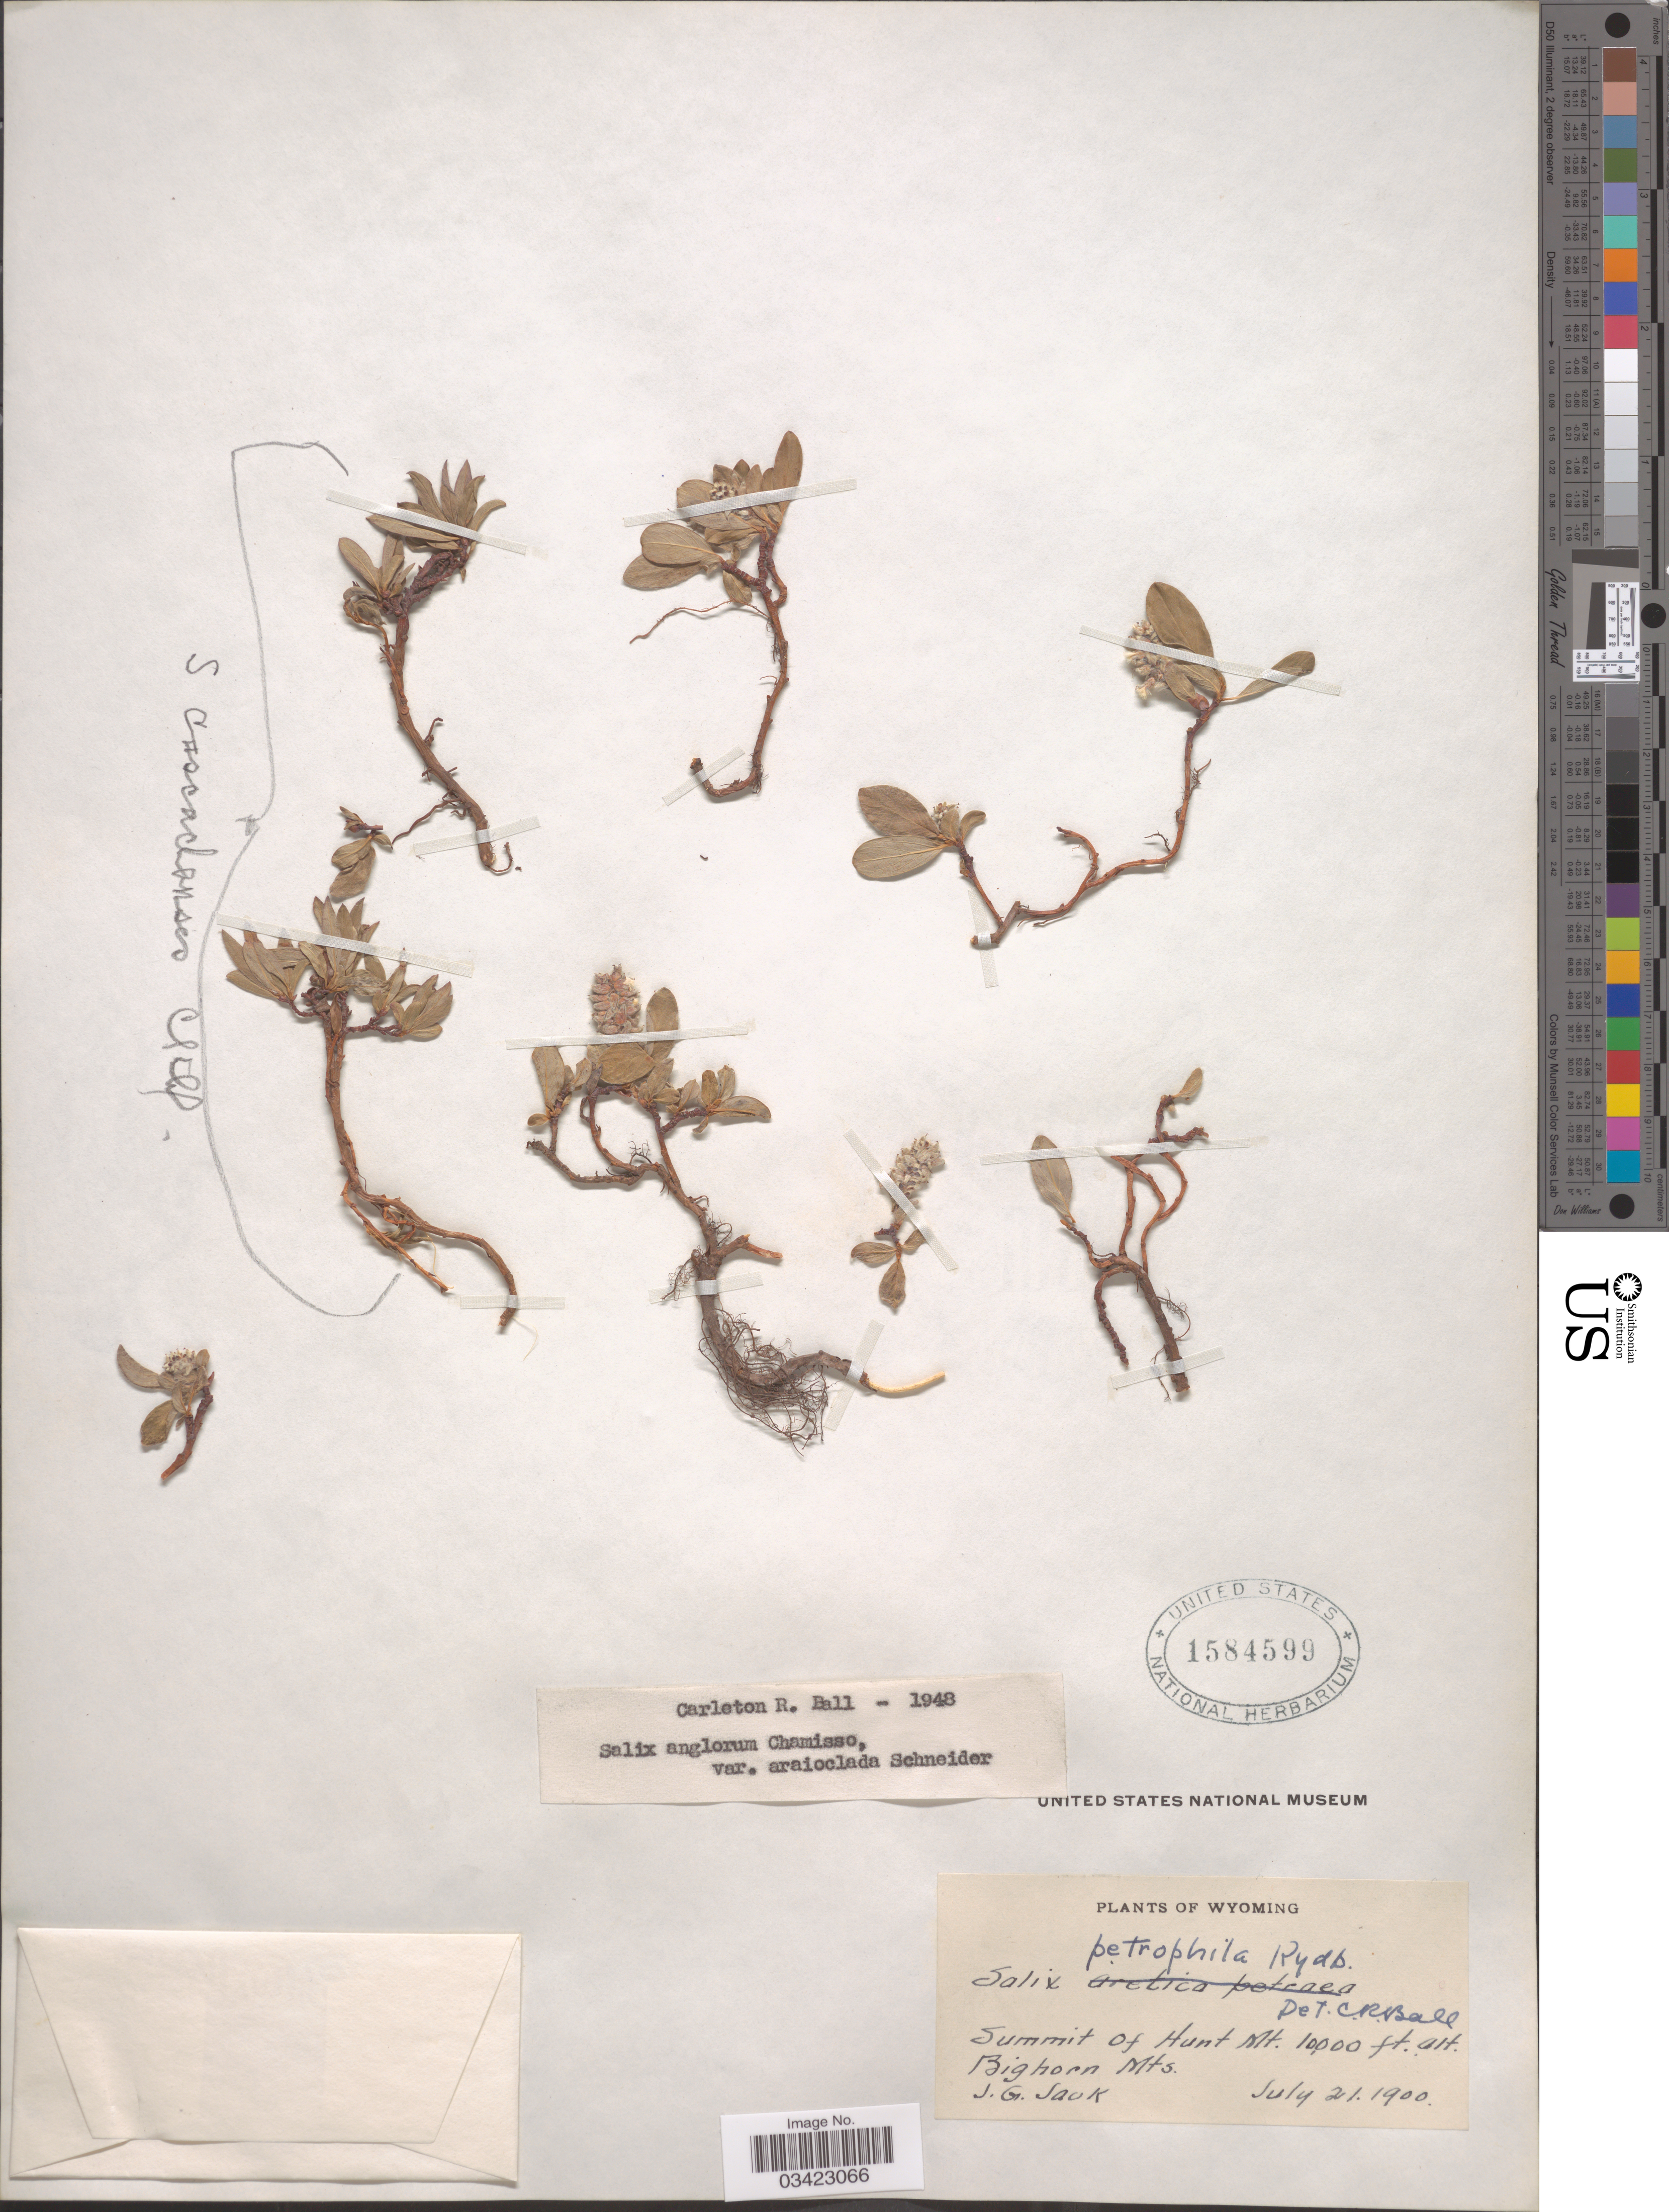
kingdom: Plantae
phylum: Tracheophyta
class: Magnoliopsida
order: Malpighiales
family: Salicaceae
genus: Salix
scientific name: Salix anglorum var. araioclada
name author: C.K. Schneid.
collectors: J. G. Jack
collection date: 1900-07-21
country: United States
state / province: Wyoming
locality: Summit of Hunt Mt. Bighorn Mts.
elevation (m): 3048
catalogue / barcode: US 1584599